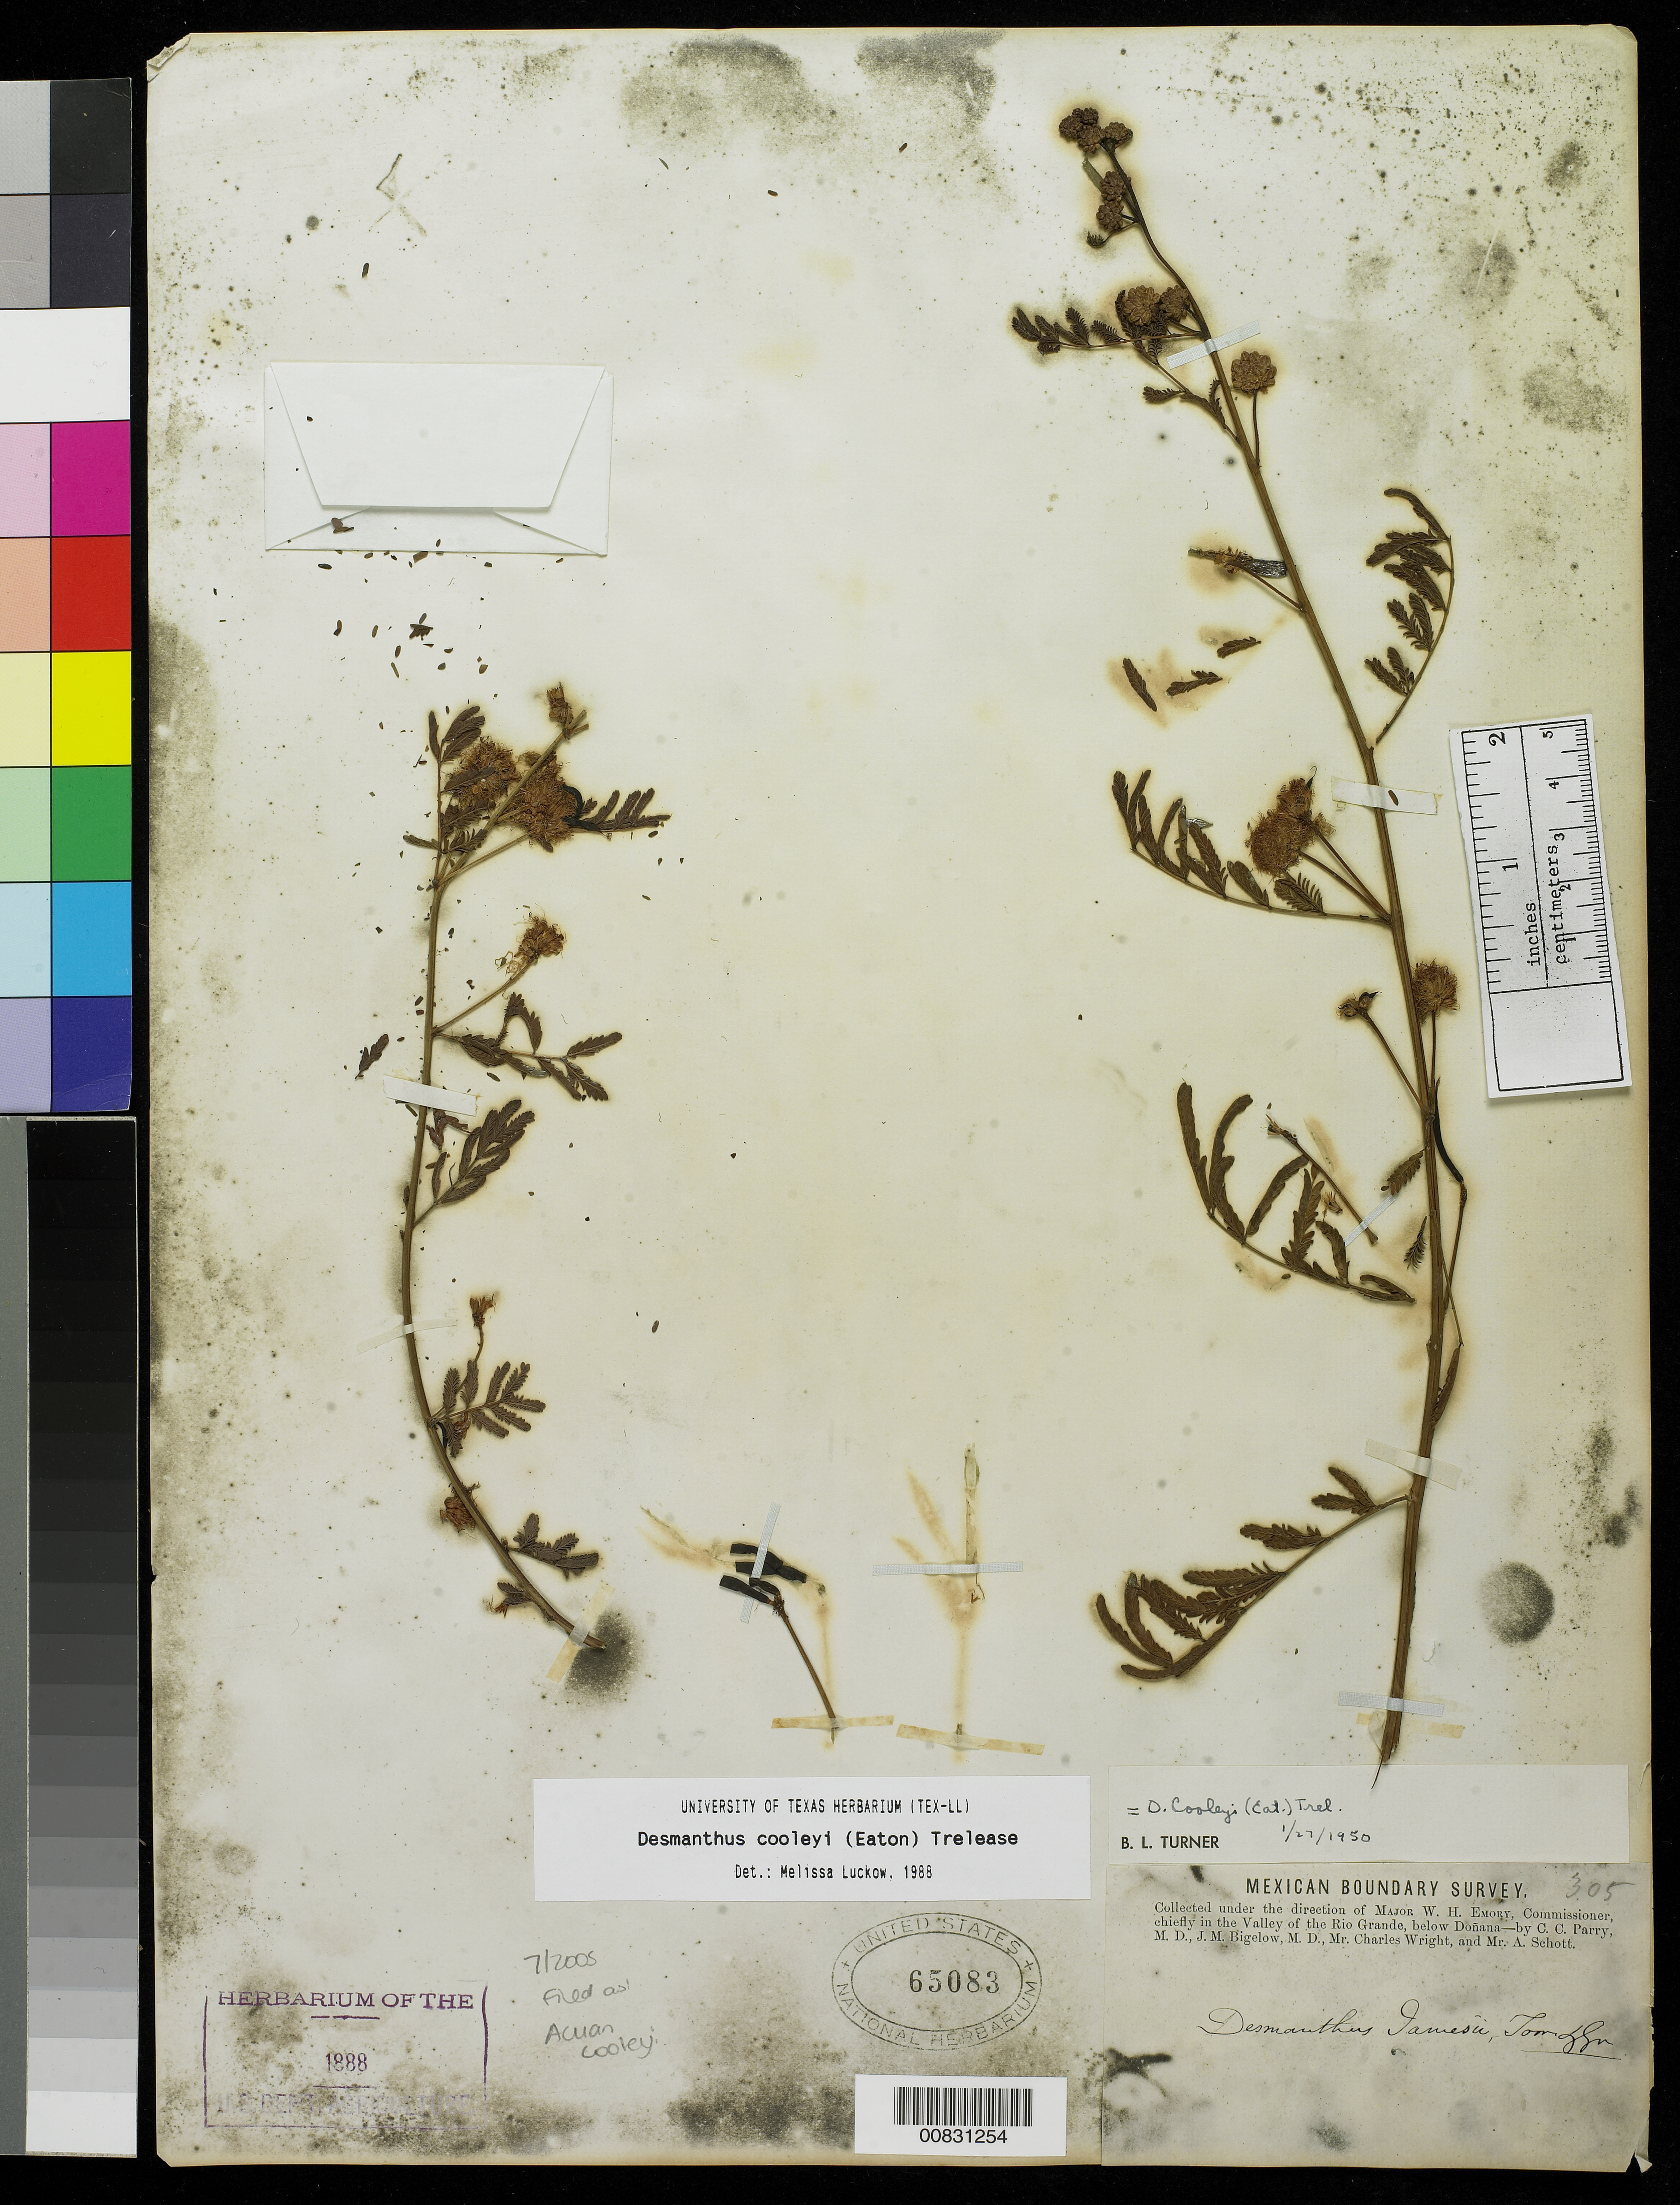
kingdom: Plantae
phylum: Tracheophyta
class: Magnoliopsida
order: Fabales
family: Fabaceae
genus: Desmanthus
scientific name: Desmanthus cooleyi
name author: (Eaton) Trel.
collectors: C. C. Parry, J. M. Bigelow, C. Wright & A. C. V. Schott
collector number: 305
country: United States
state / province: New Mexico / Texas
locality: Valley of the Rio Grande, below Doñana.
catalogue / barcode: US 65083